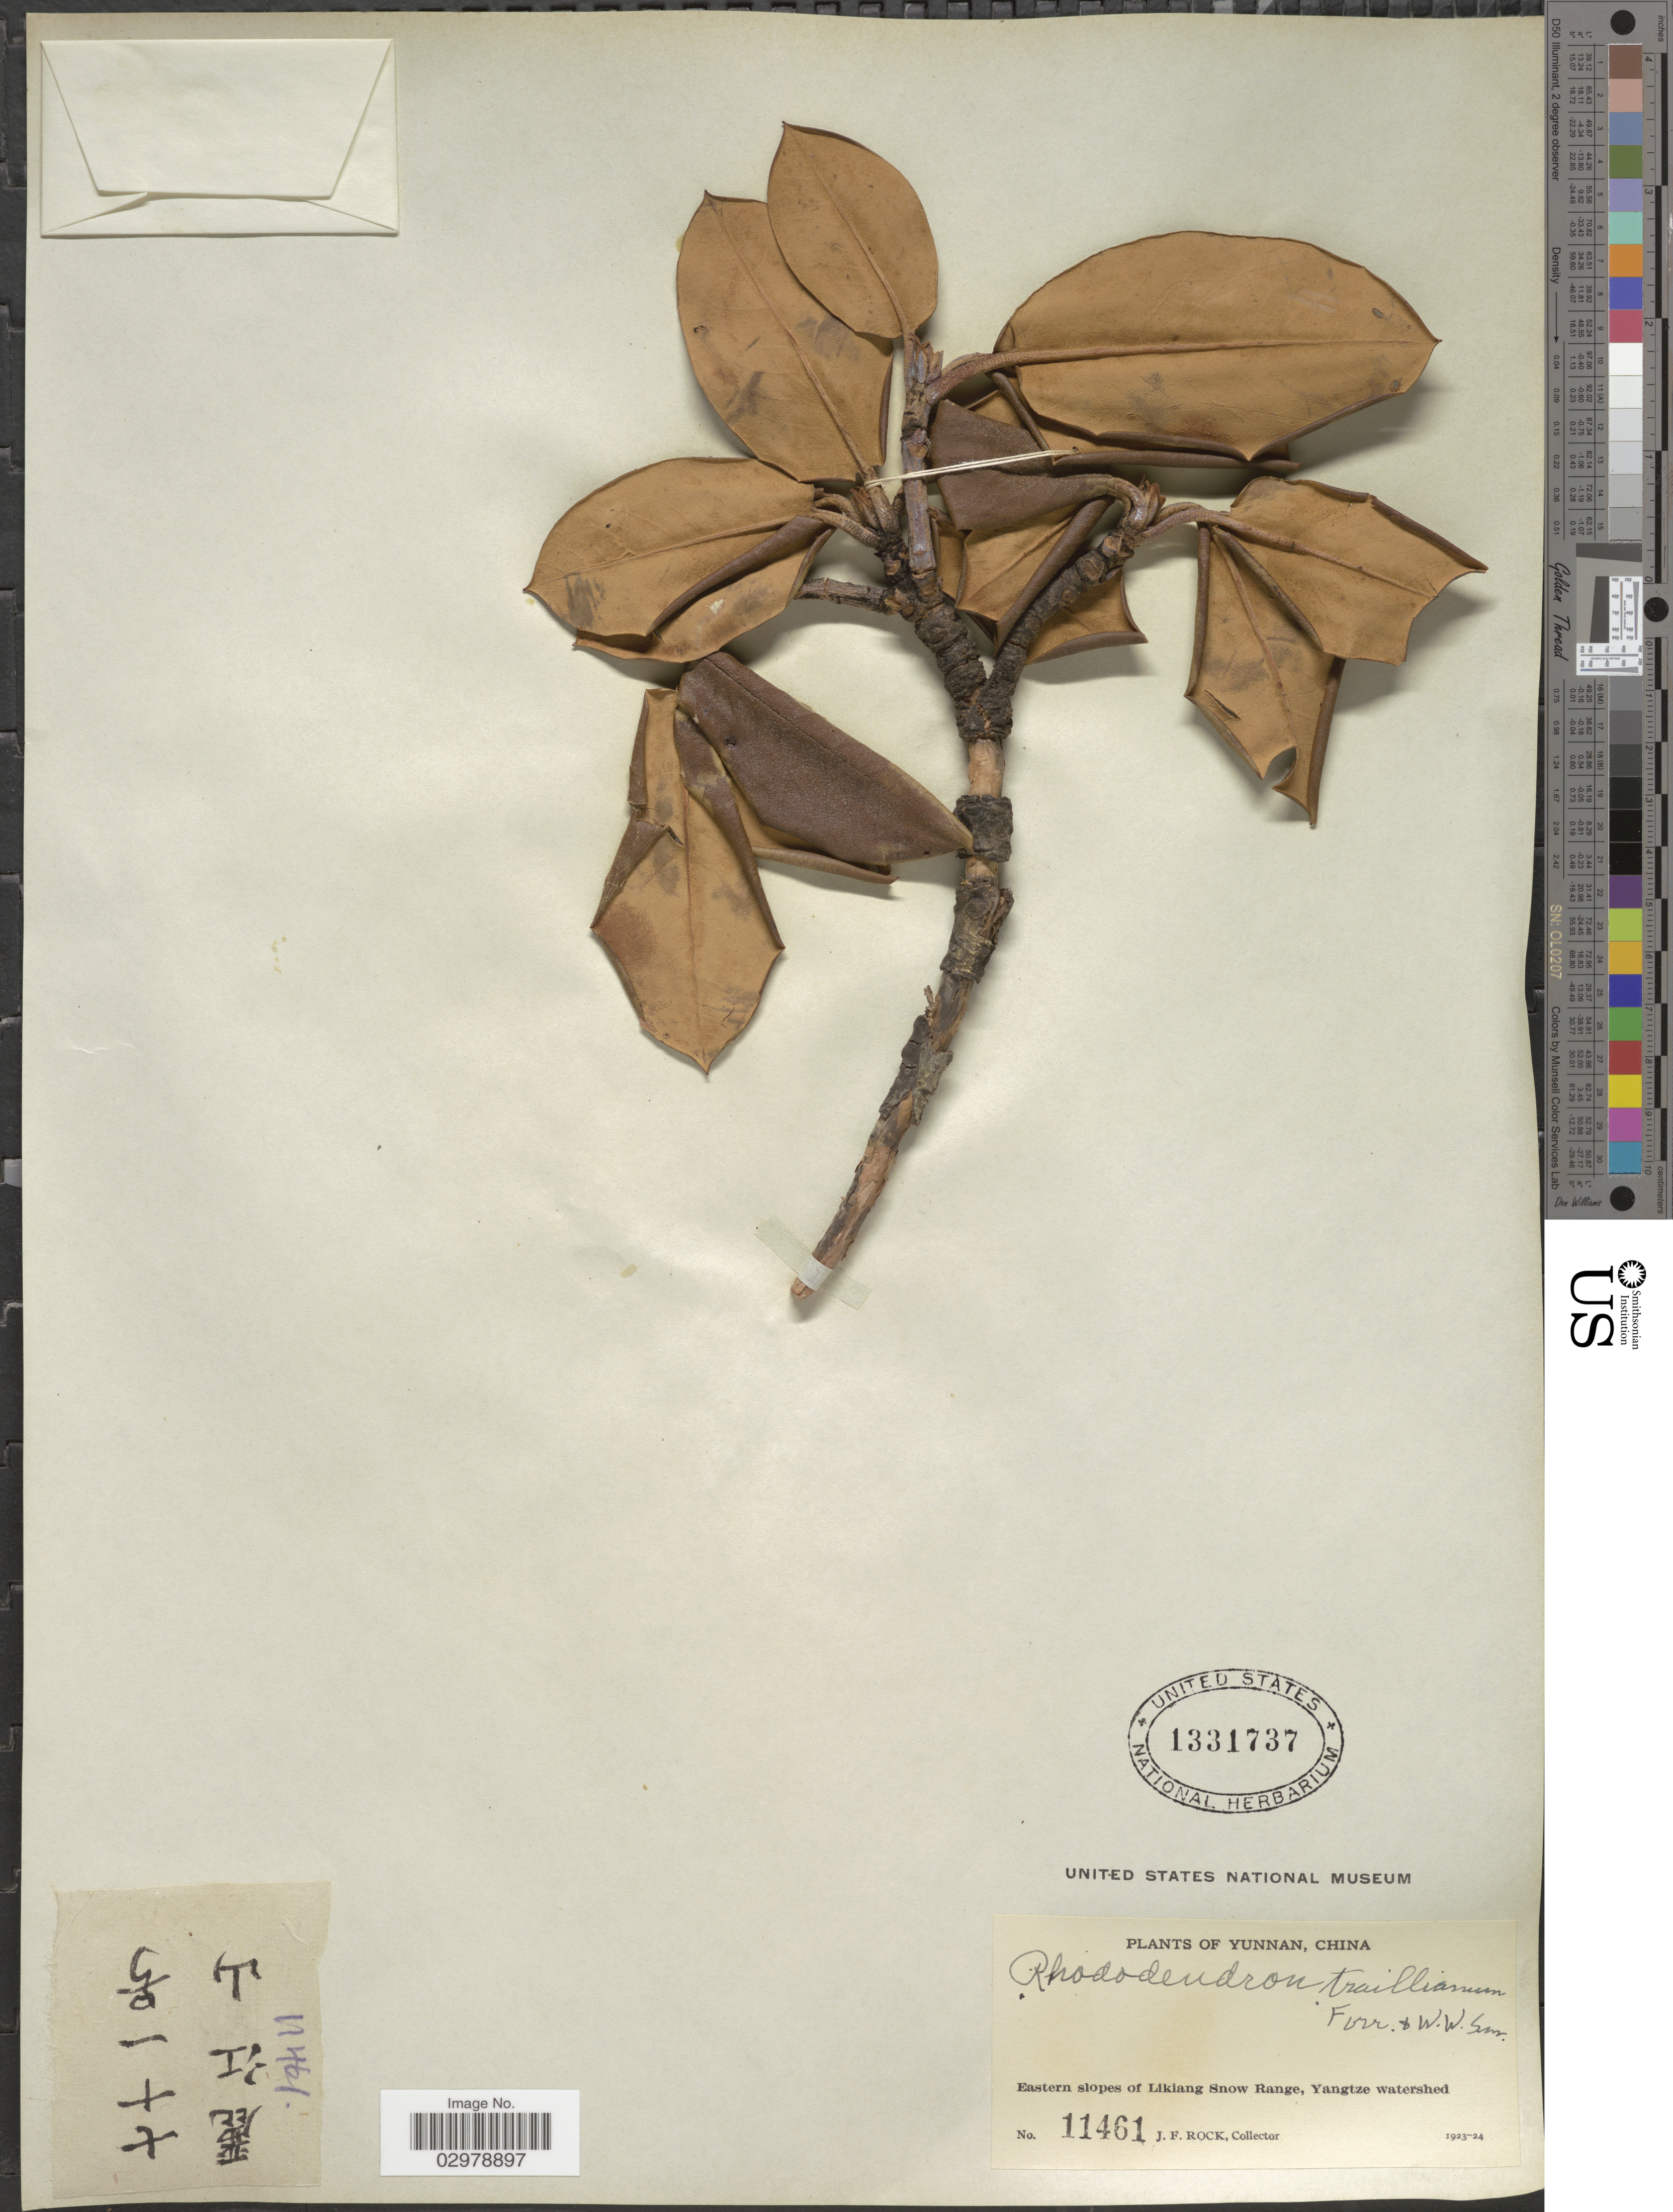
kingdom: Plantae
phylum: Tracheophyta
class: Magnoliopsida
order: Ericales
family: Ericaceae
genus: Rhododendron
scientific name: Rhododendron traillianum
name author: Forrest & W.W. Sm.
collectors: J. Rock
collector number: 11461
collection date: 1923/1924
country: China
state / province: Yunnan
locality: Eastern slopes of Likiang Snow Range, Yangtze watershed.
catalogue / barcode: US 1331737